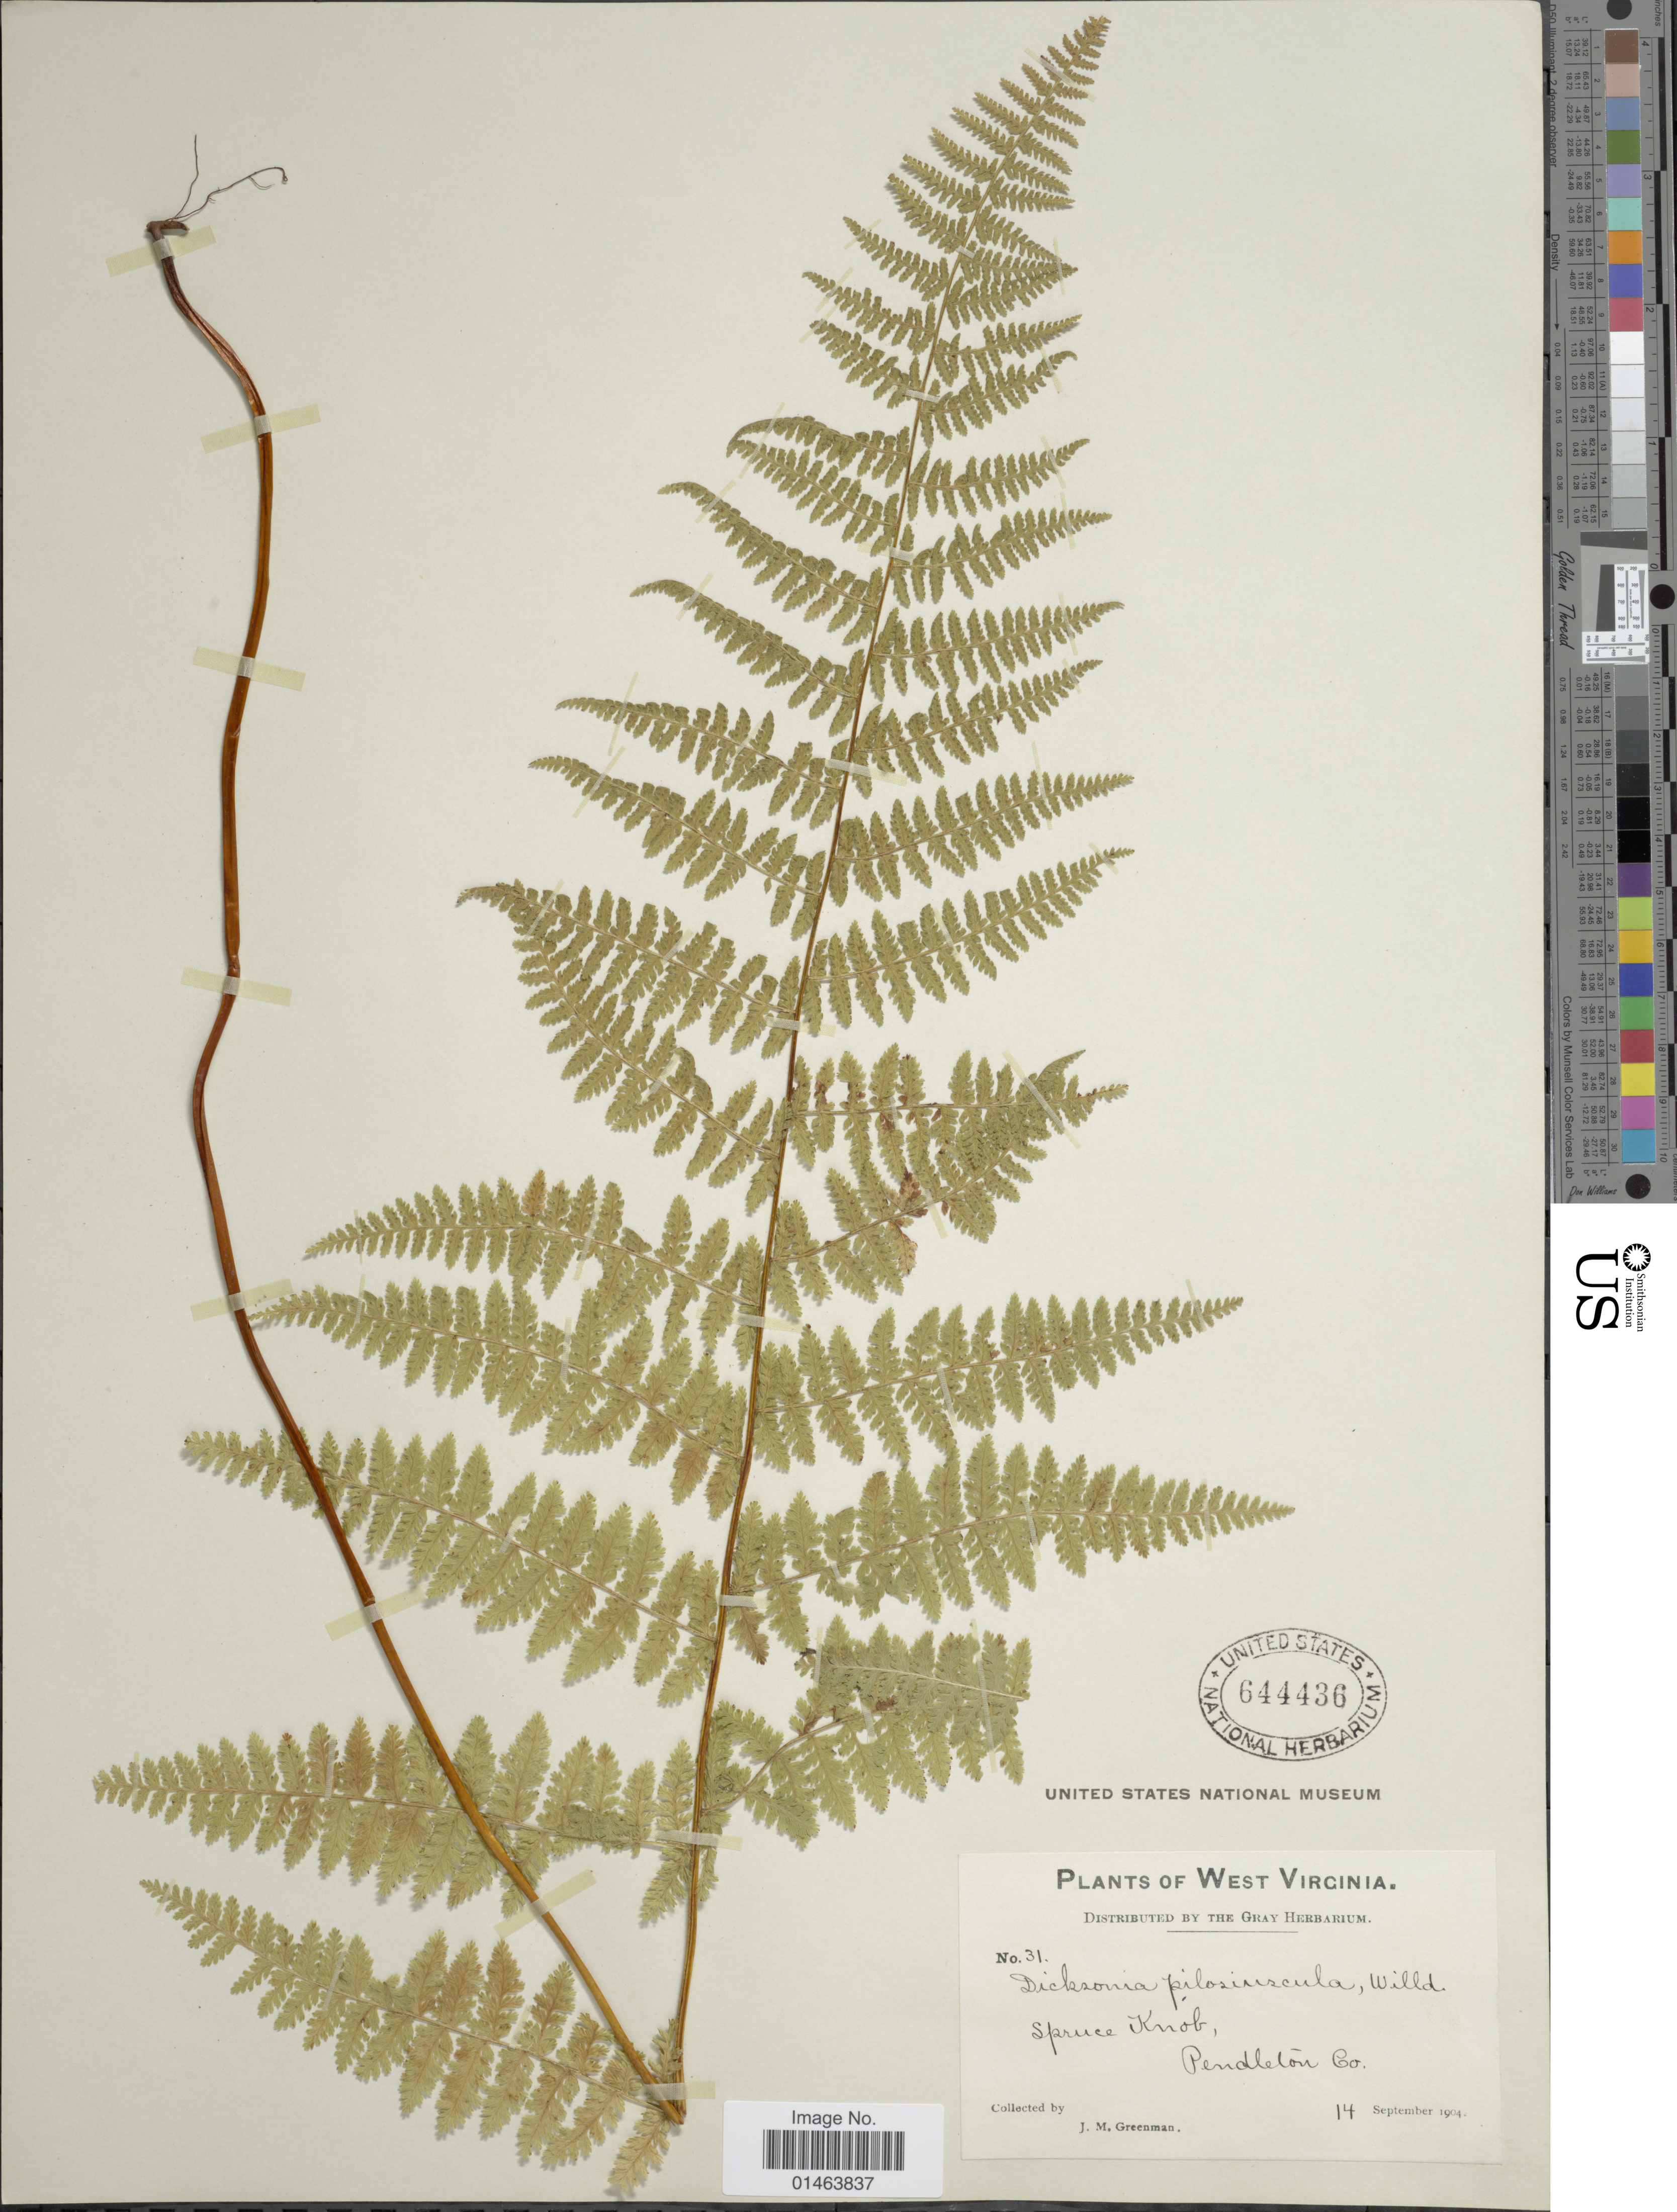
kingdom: Plantae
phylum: Tracheophyta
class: Polypodiopsida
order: Polypodiales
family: Dennstaedtiaceae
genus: Dennstaedtia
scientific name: Dennstaedtia punctilobula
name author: (Michx.) T. Moore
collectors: J. M. Greenman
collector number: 31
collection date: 1904-09-14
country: United States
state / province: West Virginia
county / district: Pendleton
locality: West Virginia, Pendleton Co.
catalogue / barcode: US 644436